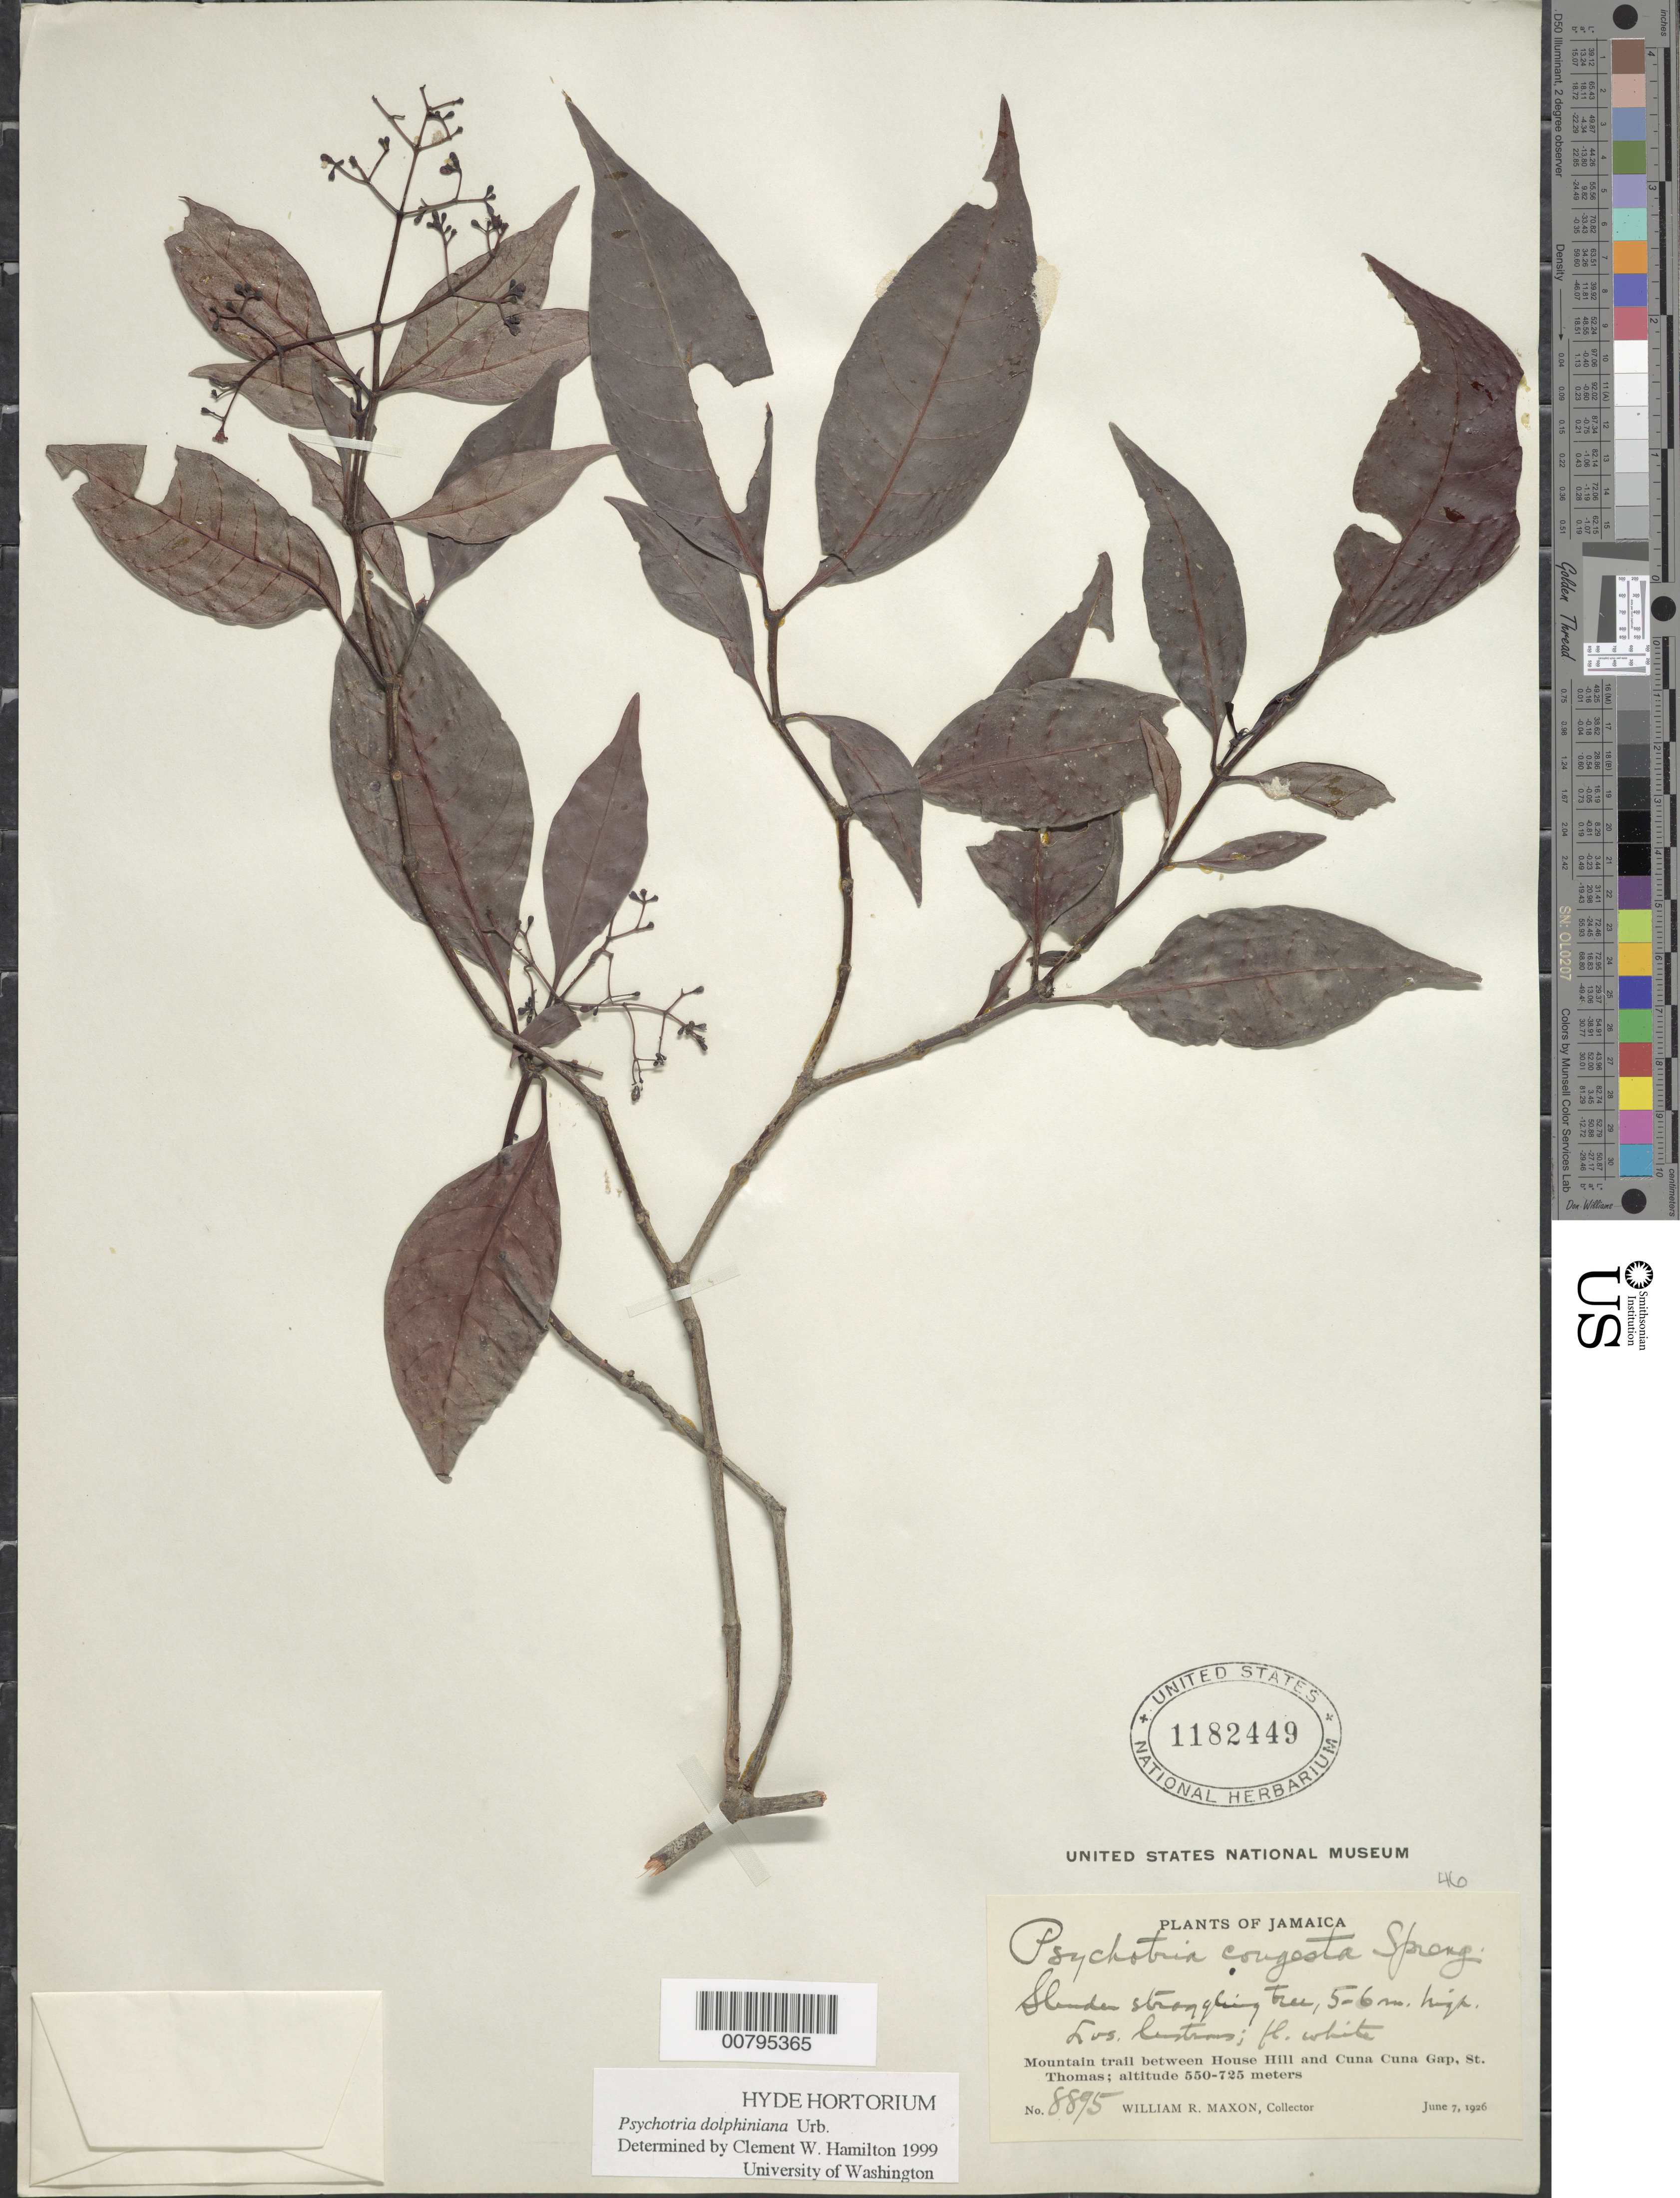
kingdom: Plantae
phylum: Tracheophyta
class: Magnoliopsida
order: Gentianales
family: Rubiaceae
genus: Psychotria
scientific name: Psychotria dolphiniana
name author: Urb.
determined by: Hamilton, C. W.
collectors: W. R. Maxon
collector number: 8895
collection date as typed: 07 Jun 1926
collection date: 1926-06-07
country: Jamaica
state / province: Saint Thomas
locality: Mountain trail between House Hill and Cuna Cuna Gap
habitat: Along mountain trail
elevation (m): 550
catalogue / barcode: US 1182449